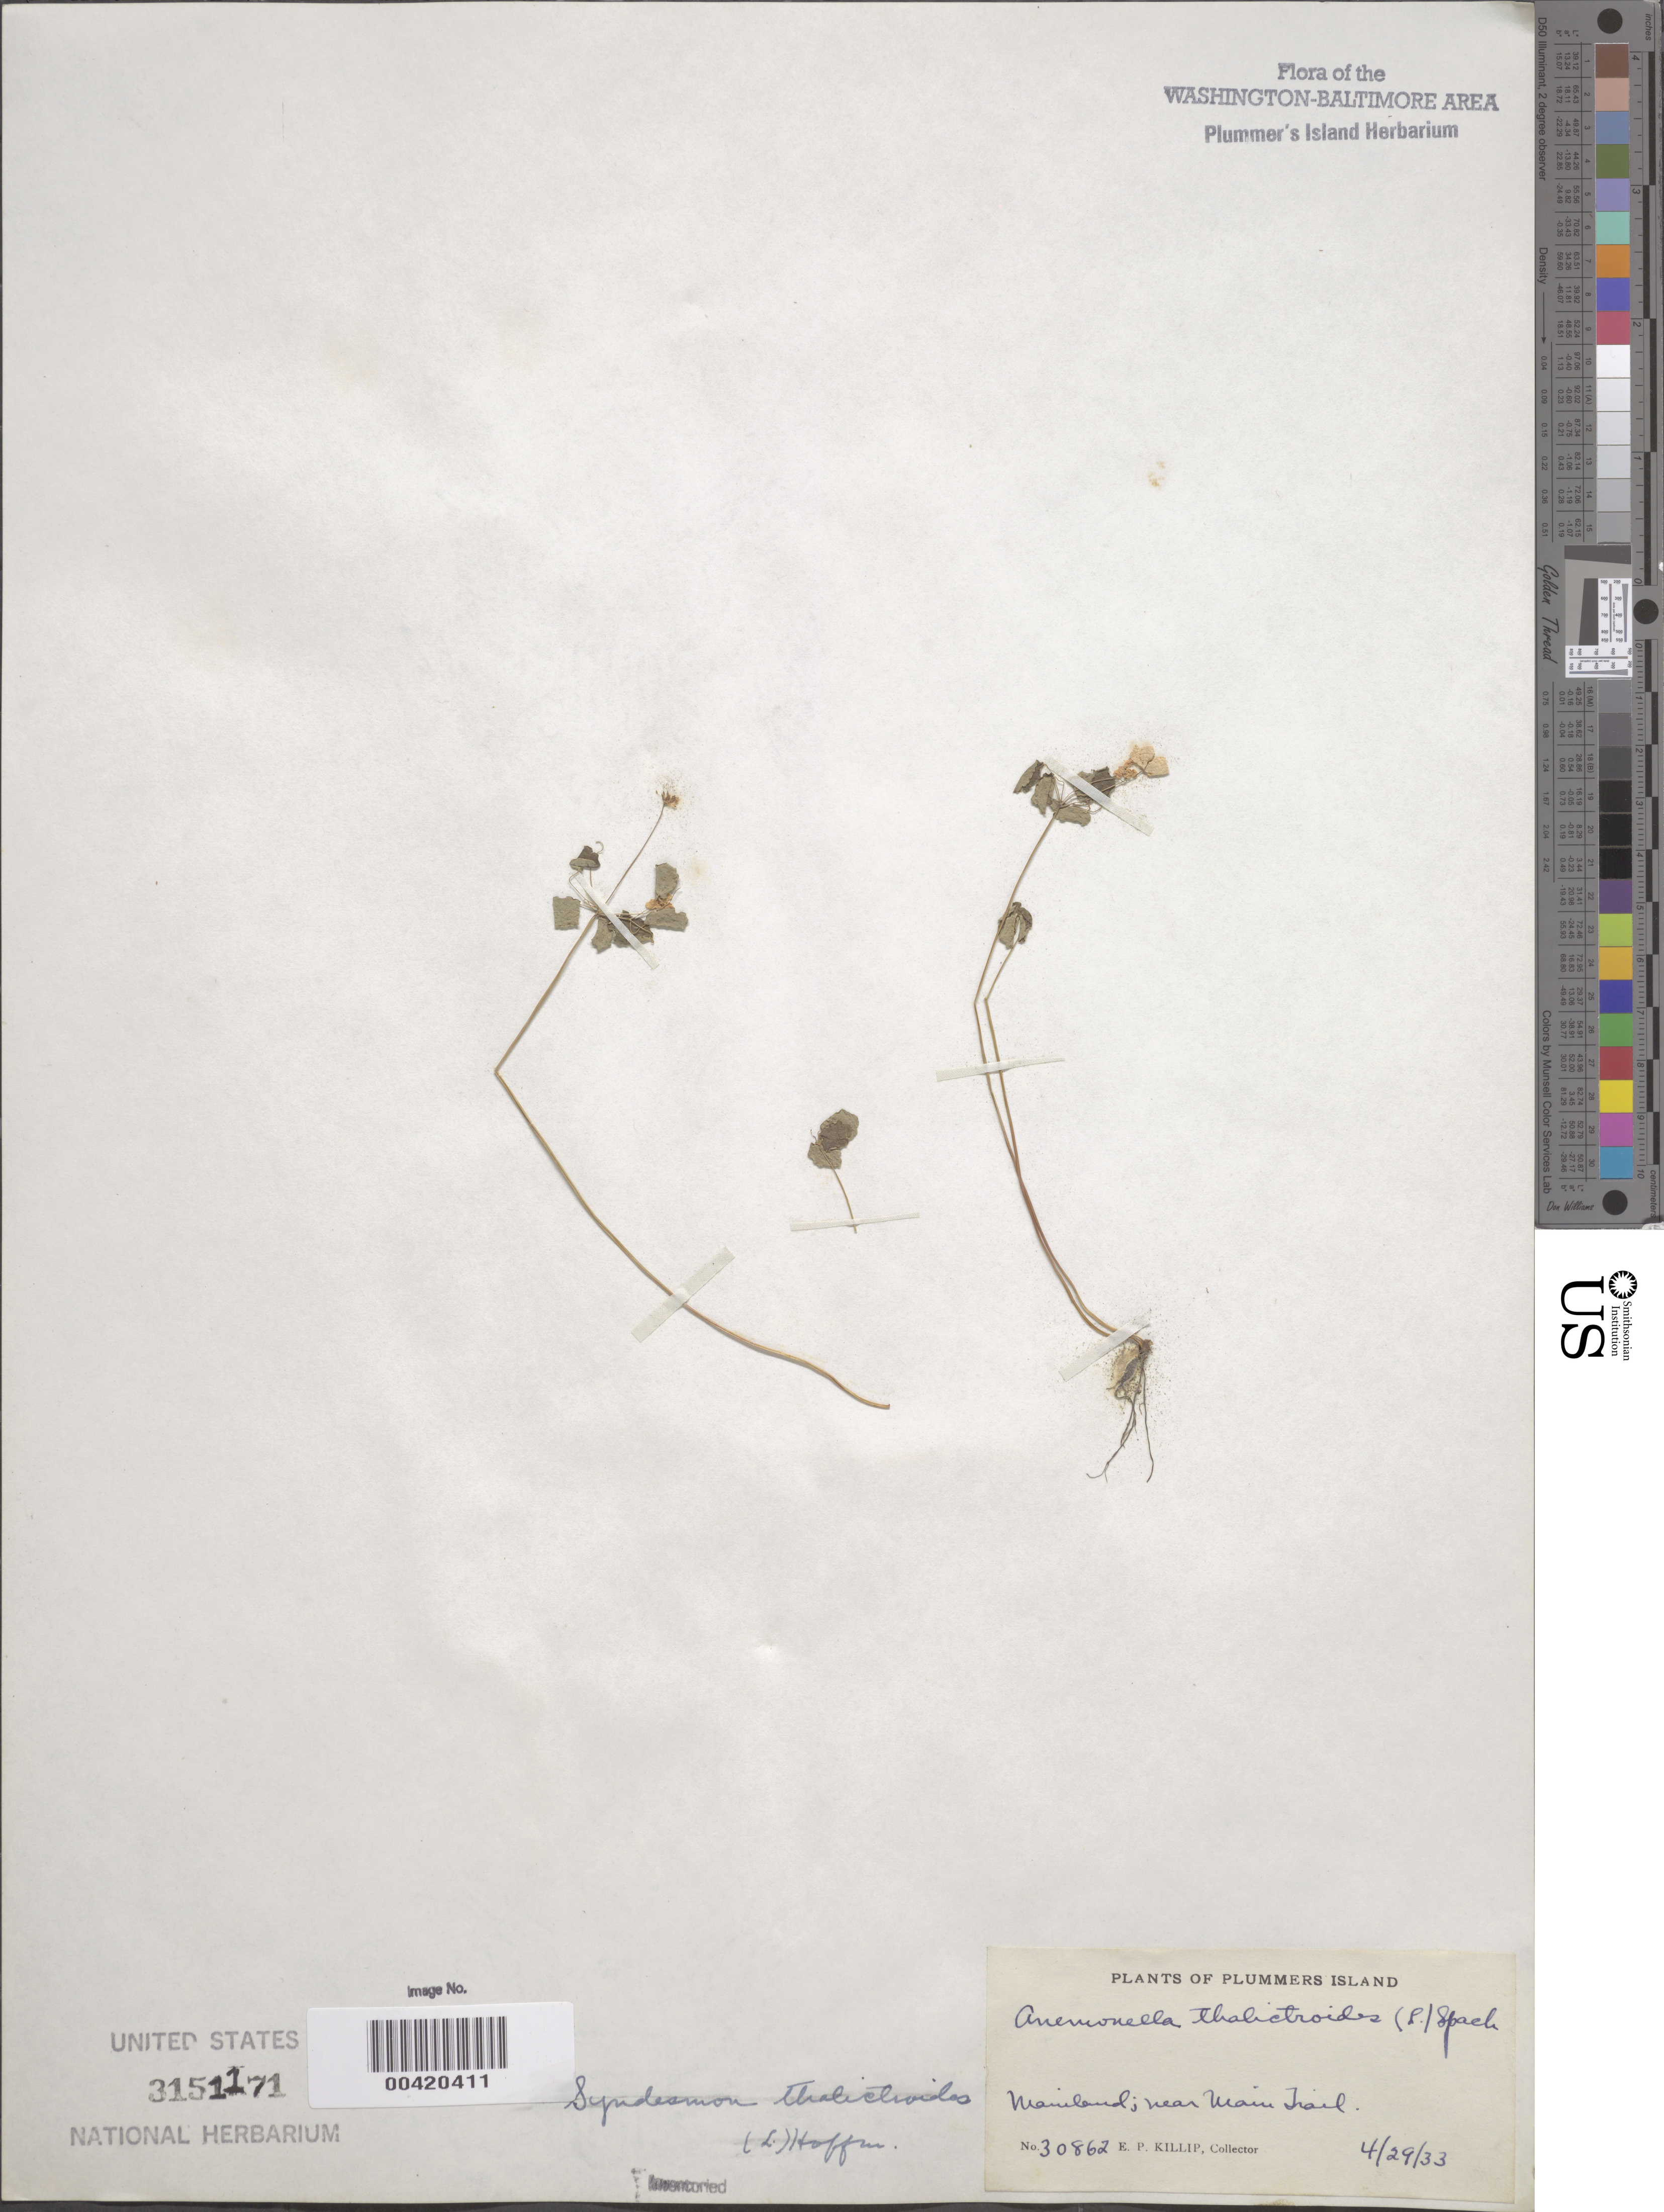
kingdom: Plantae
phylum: Tracheophyta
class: Magnoliopsida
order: Ranunculales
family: Ranunculaceae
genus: Thalictrum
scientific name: Thalictrum thalictroides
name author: (L.) A.J. Eames & B. Boivin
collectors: E. P. Killip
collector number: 30862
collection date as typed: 29 Apr 1933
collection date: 1933-04-29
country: United States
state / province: Maryland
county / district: Montgomery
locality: Plummer's Island; mainland, near main trail C. & O. Canal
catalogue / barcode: US 3151171